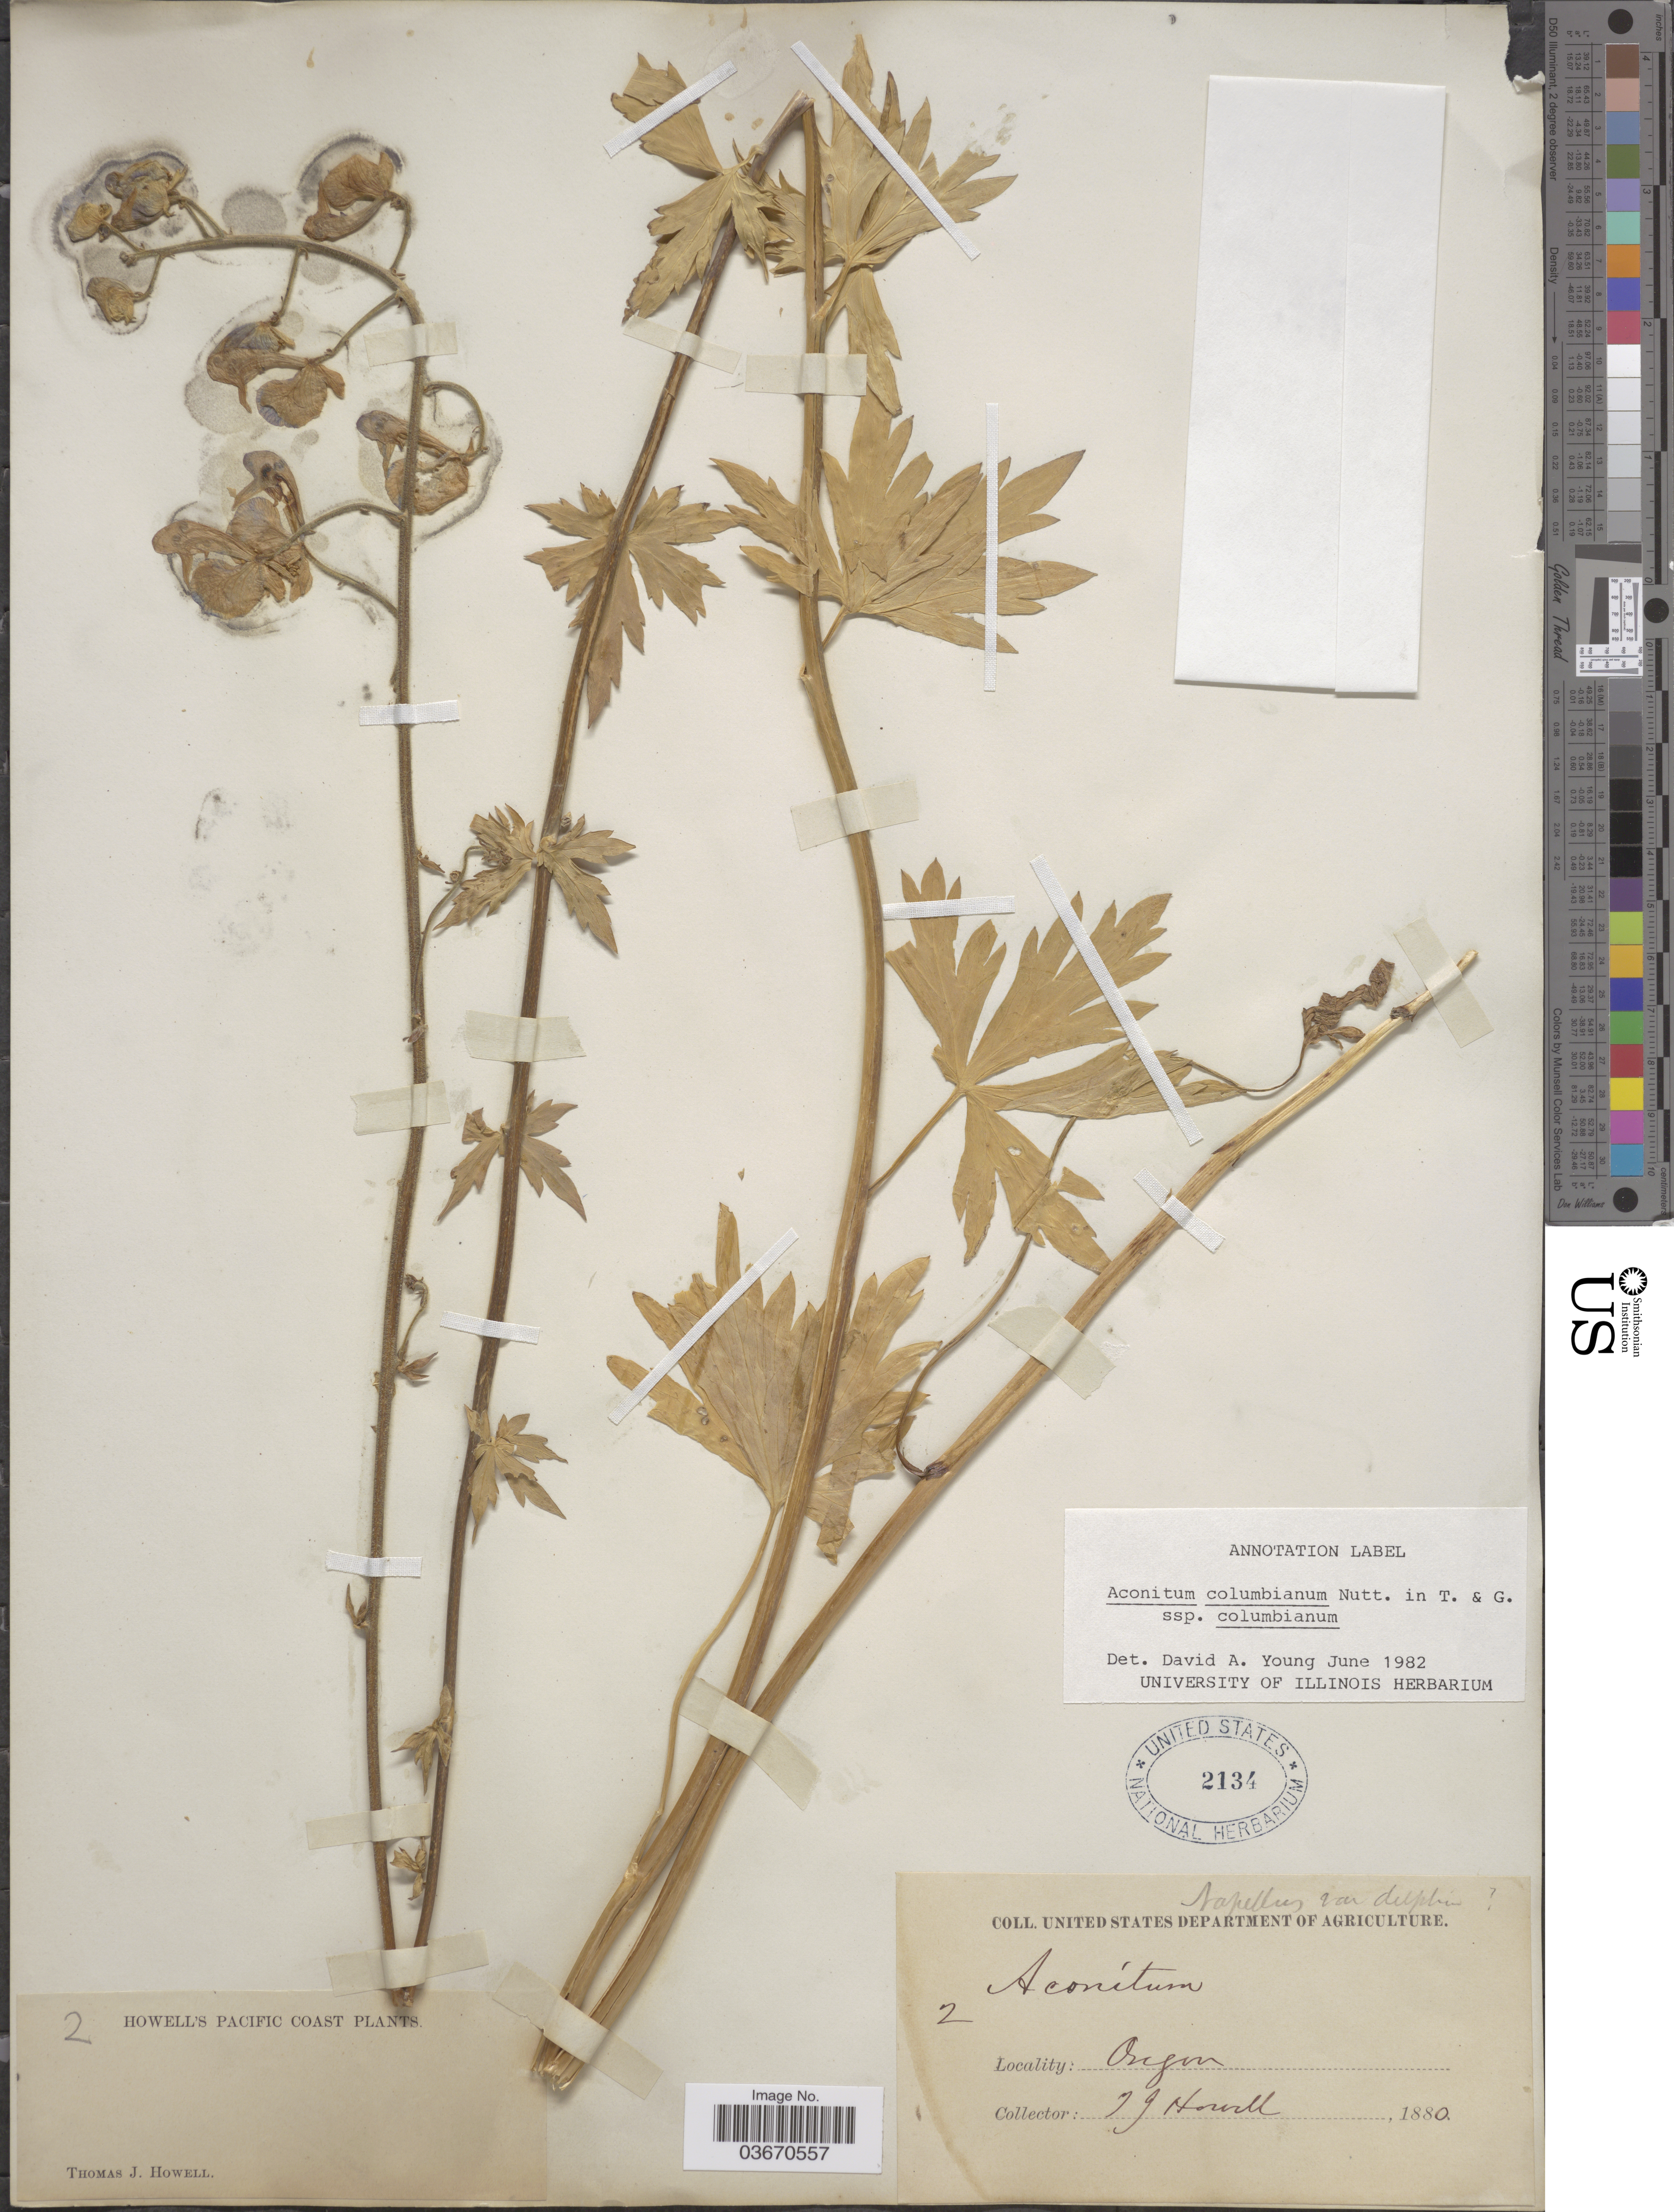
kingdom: Plantae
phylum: Tracheophyta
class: Magnoliopsida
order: Ranunculales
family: Ranunculaceae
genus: Aconitum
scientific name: Aconitum columbianum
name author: Nutt.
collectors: T. J. Howell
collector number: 2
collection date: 1880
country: United States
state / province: Oregon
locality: Pacific Coast.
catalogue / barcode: US 2134